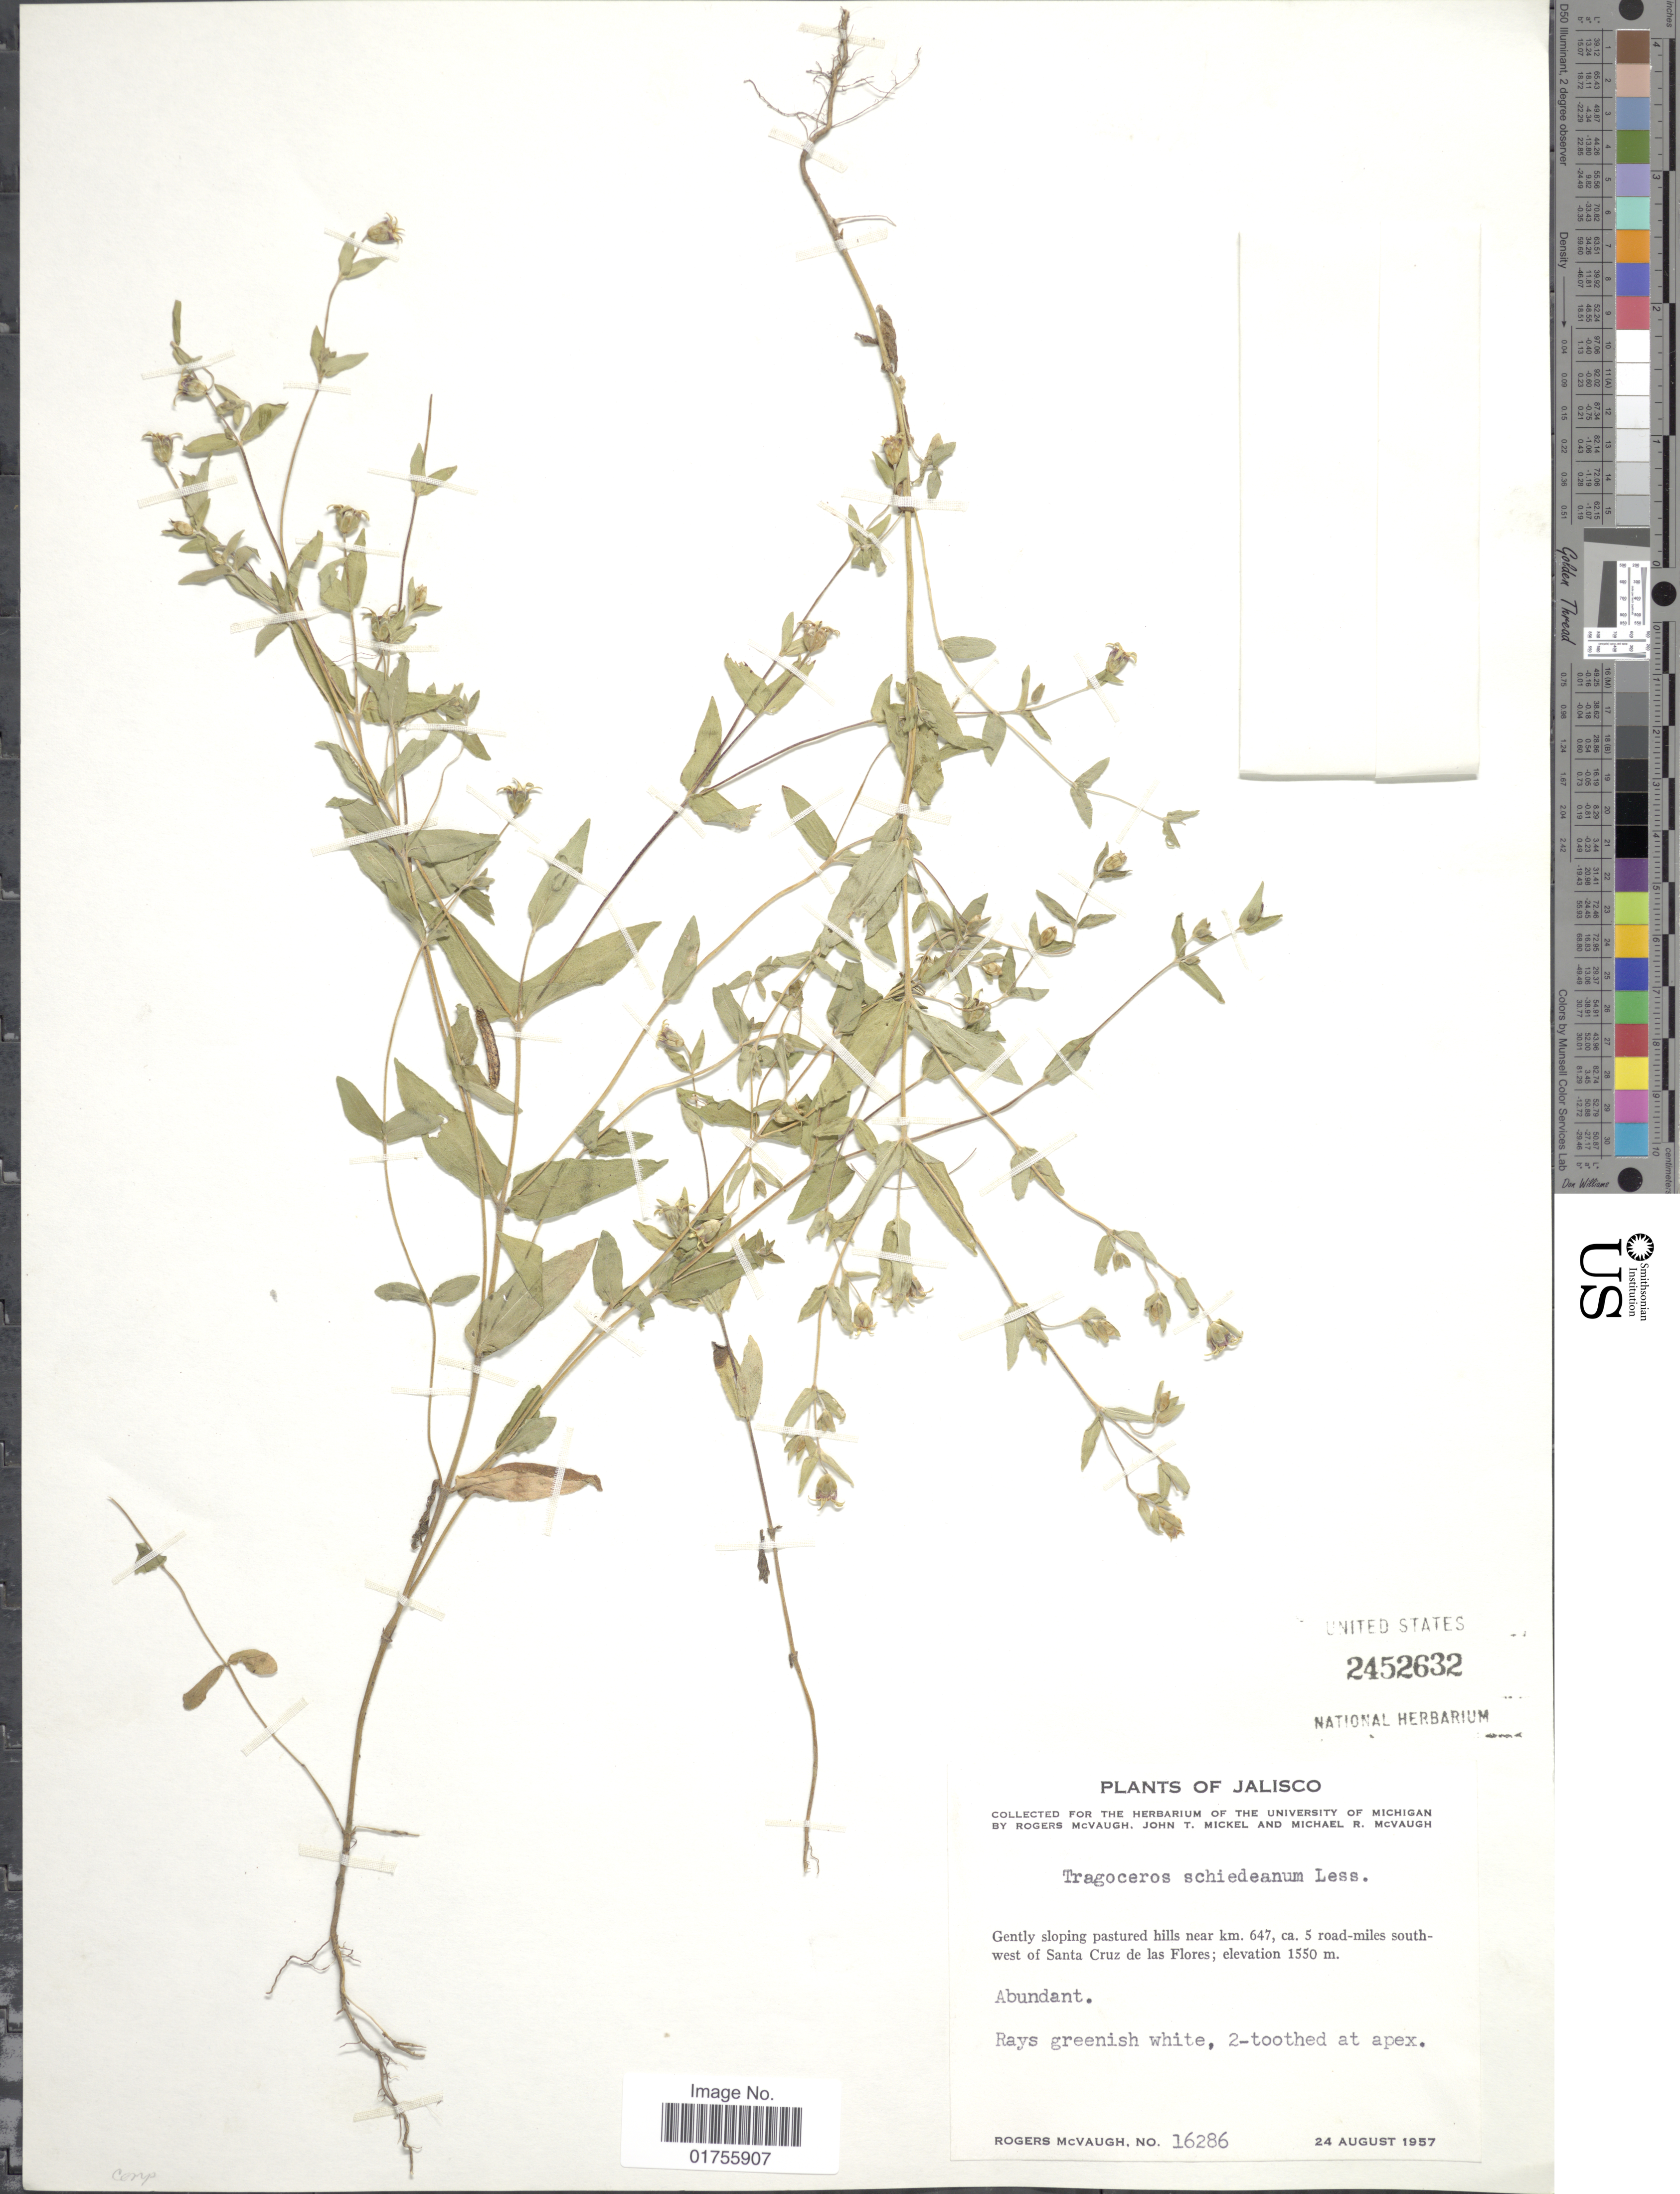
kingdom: Plantae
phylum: Tracheophyta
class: Magnoliopsida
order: Asterales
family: Asteraceae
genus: Tragoceros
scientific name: Tragoceros schiedeanum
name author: Less.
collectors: R. McVaugh, J. T. Mickel & M. R. McVaugh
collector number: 16286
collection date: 1957-08-24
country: Mexico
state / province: Jalisco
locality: Gentlyo sloping pastured khills near km. 647, 5 road-miles south-west of Santa Cruz de las Flores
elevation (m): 1550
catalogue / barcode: US 2452632